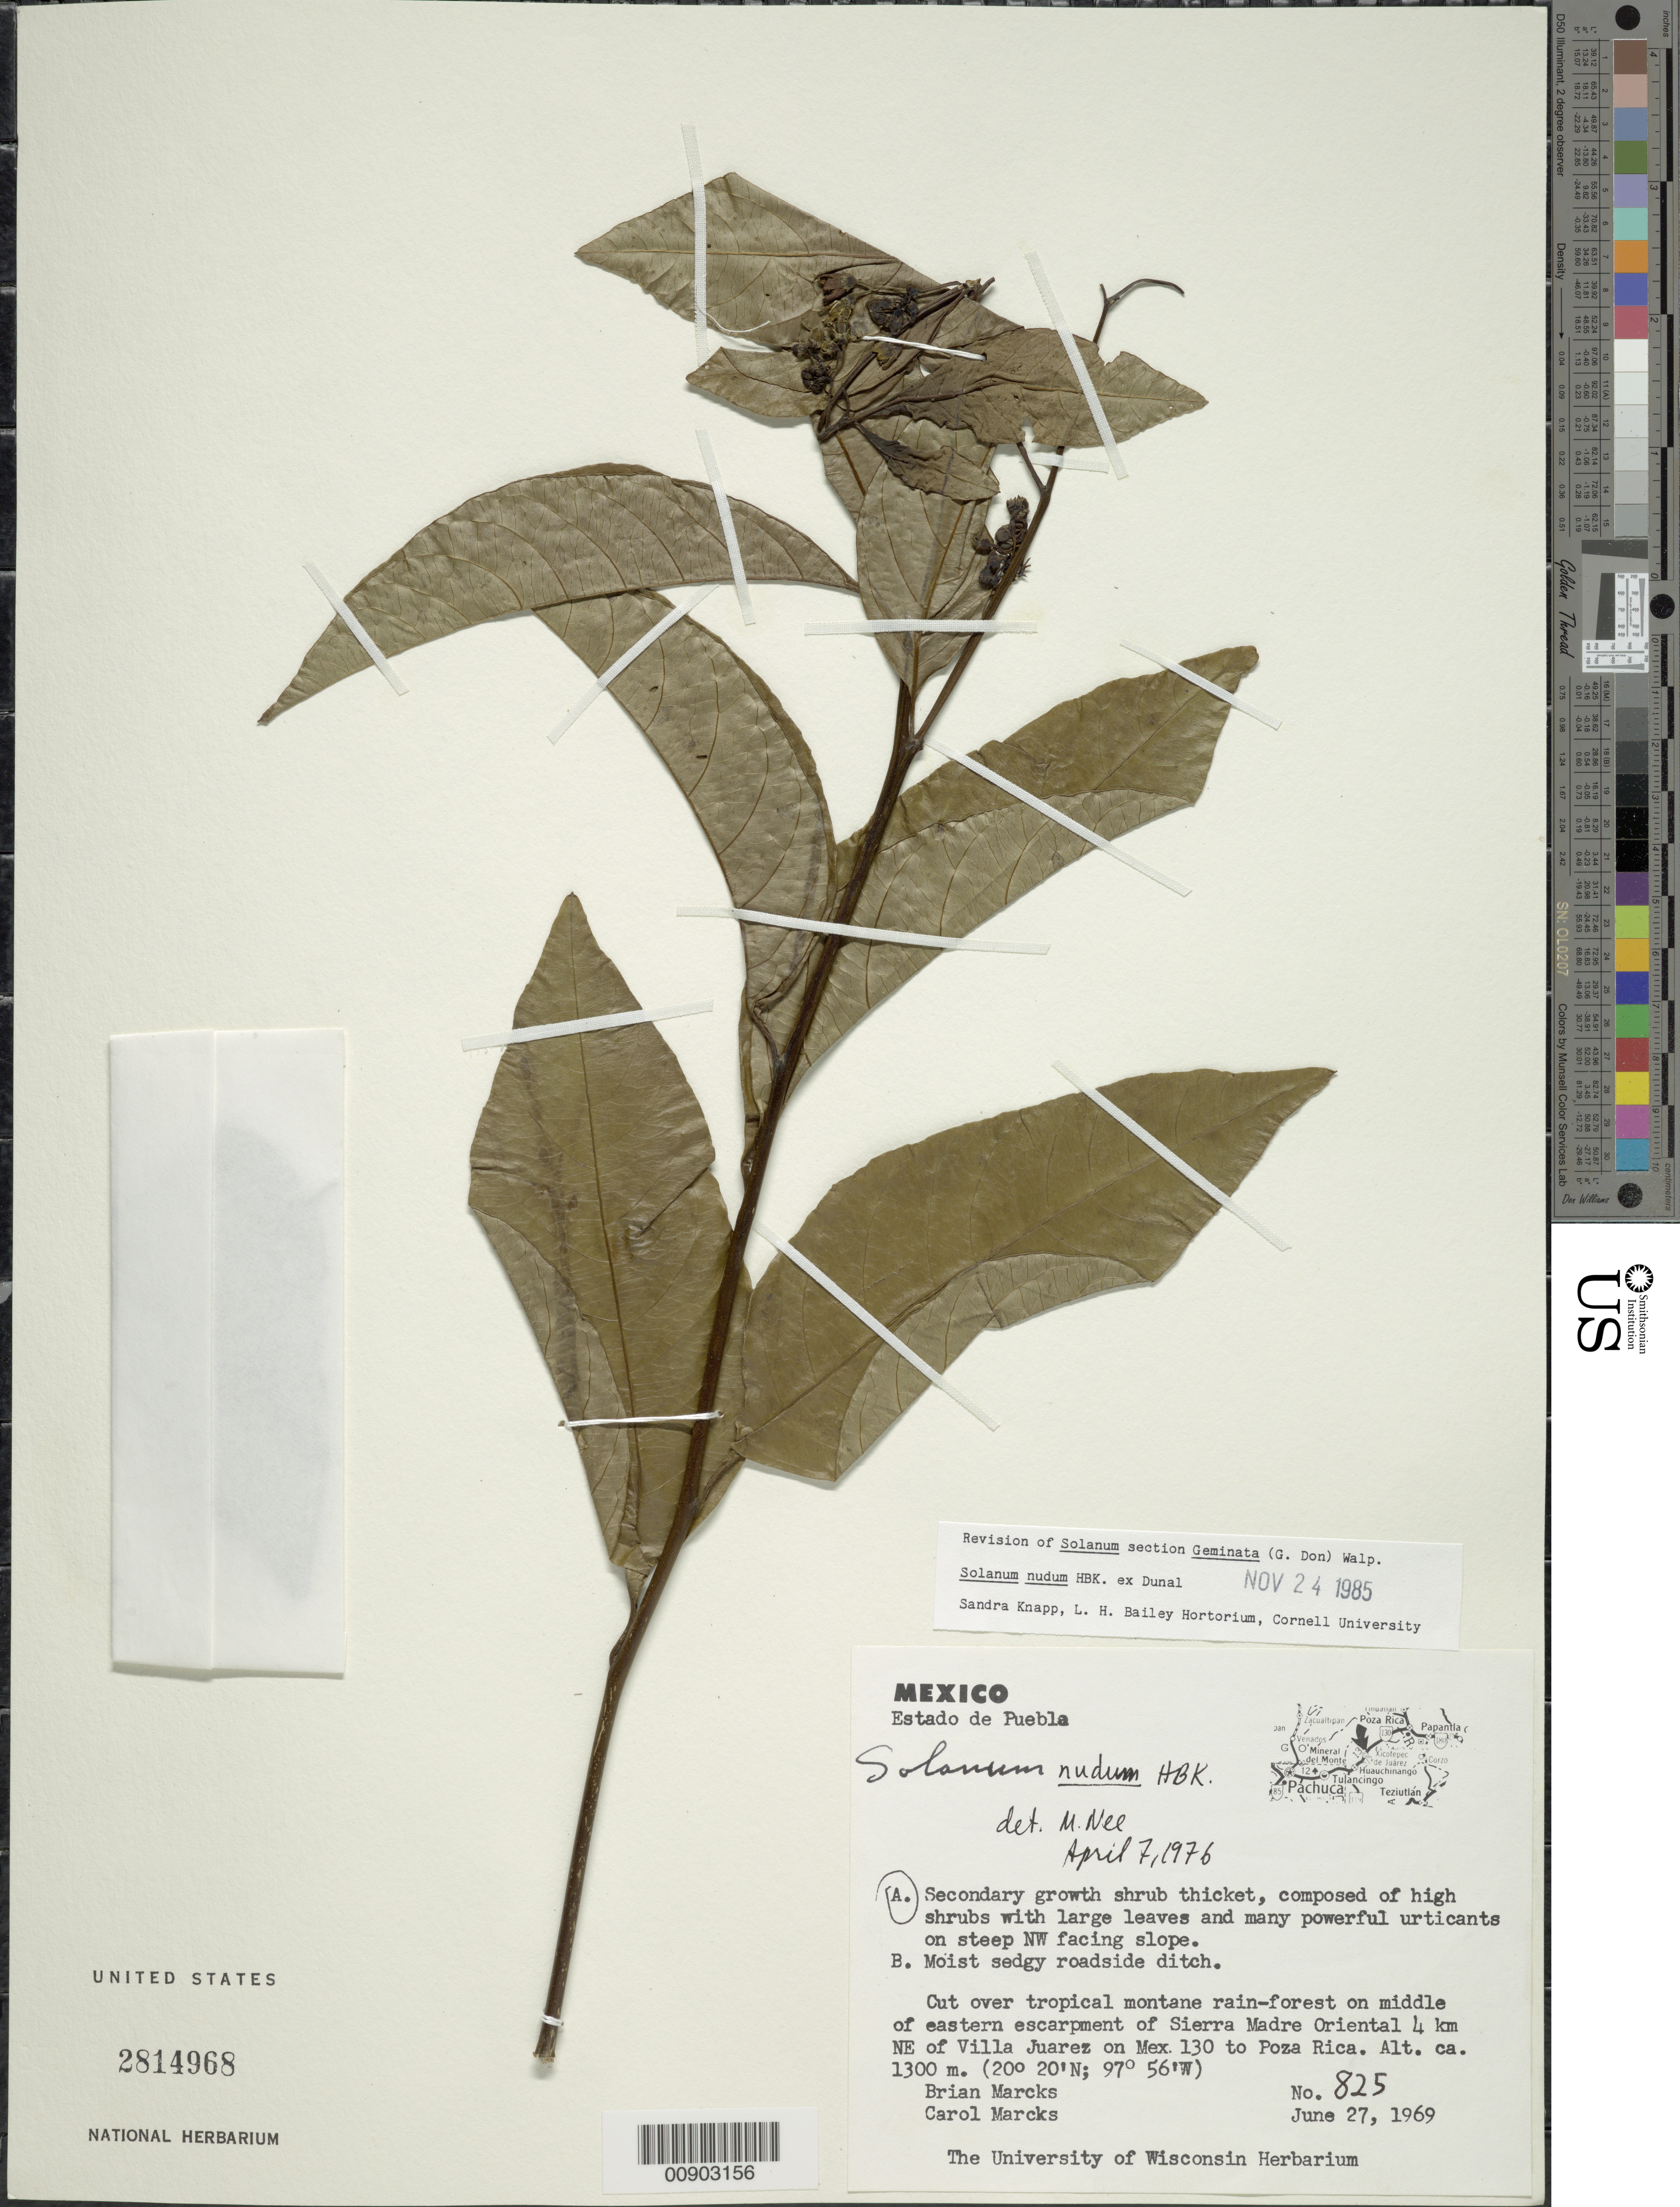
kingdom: Plantae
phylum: Tracheophyta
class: Magnoliopsida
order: Solanales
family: Solanaceae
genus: Solanum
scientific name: Solanum nudum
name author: Dunal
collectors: B. Marcks & Marcks, C.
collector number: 825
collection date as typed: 27 Jun 1969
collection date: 1969-06-27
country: Mexico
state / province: Puebla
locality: Cut over tropical montane rain-forest on middle of eastern escarpment of Sierra Madre Oriental 4 Km. NE of Villa Juárez on Mex. 130 to Poza Rica.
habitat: Secondary growth shrub thicket, composed of high shrubs w/large leaves and many powerful urticants on steep NW facing slope.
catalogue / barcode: US 2814968